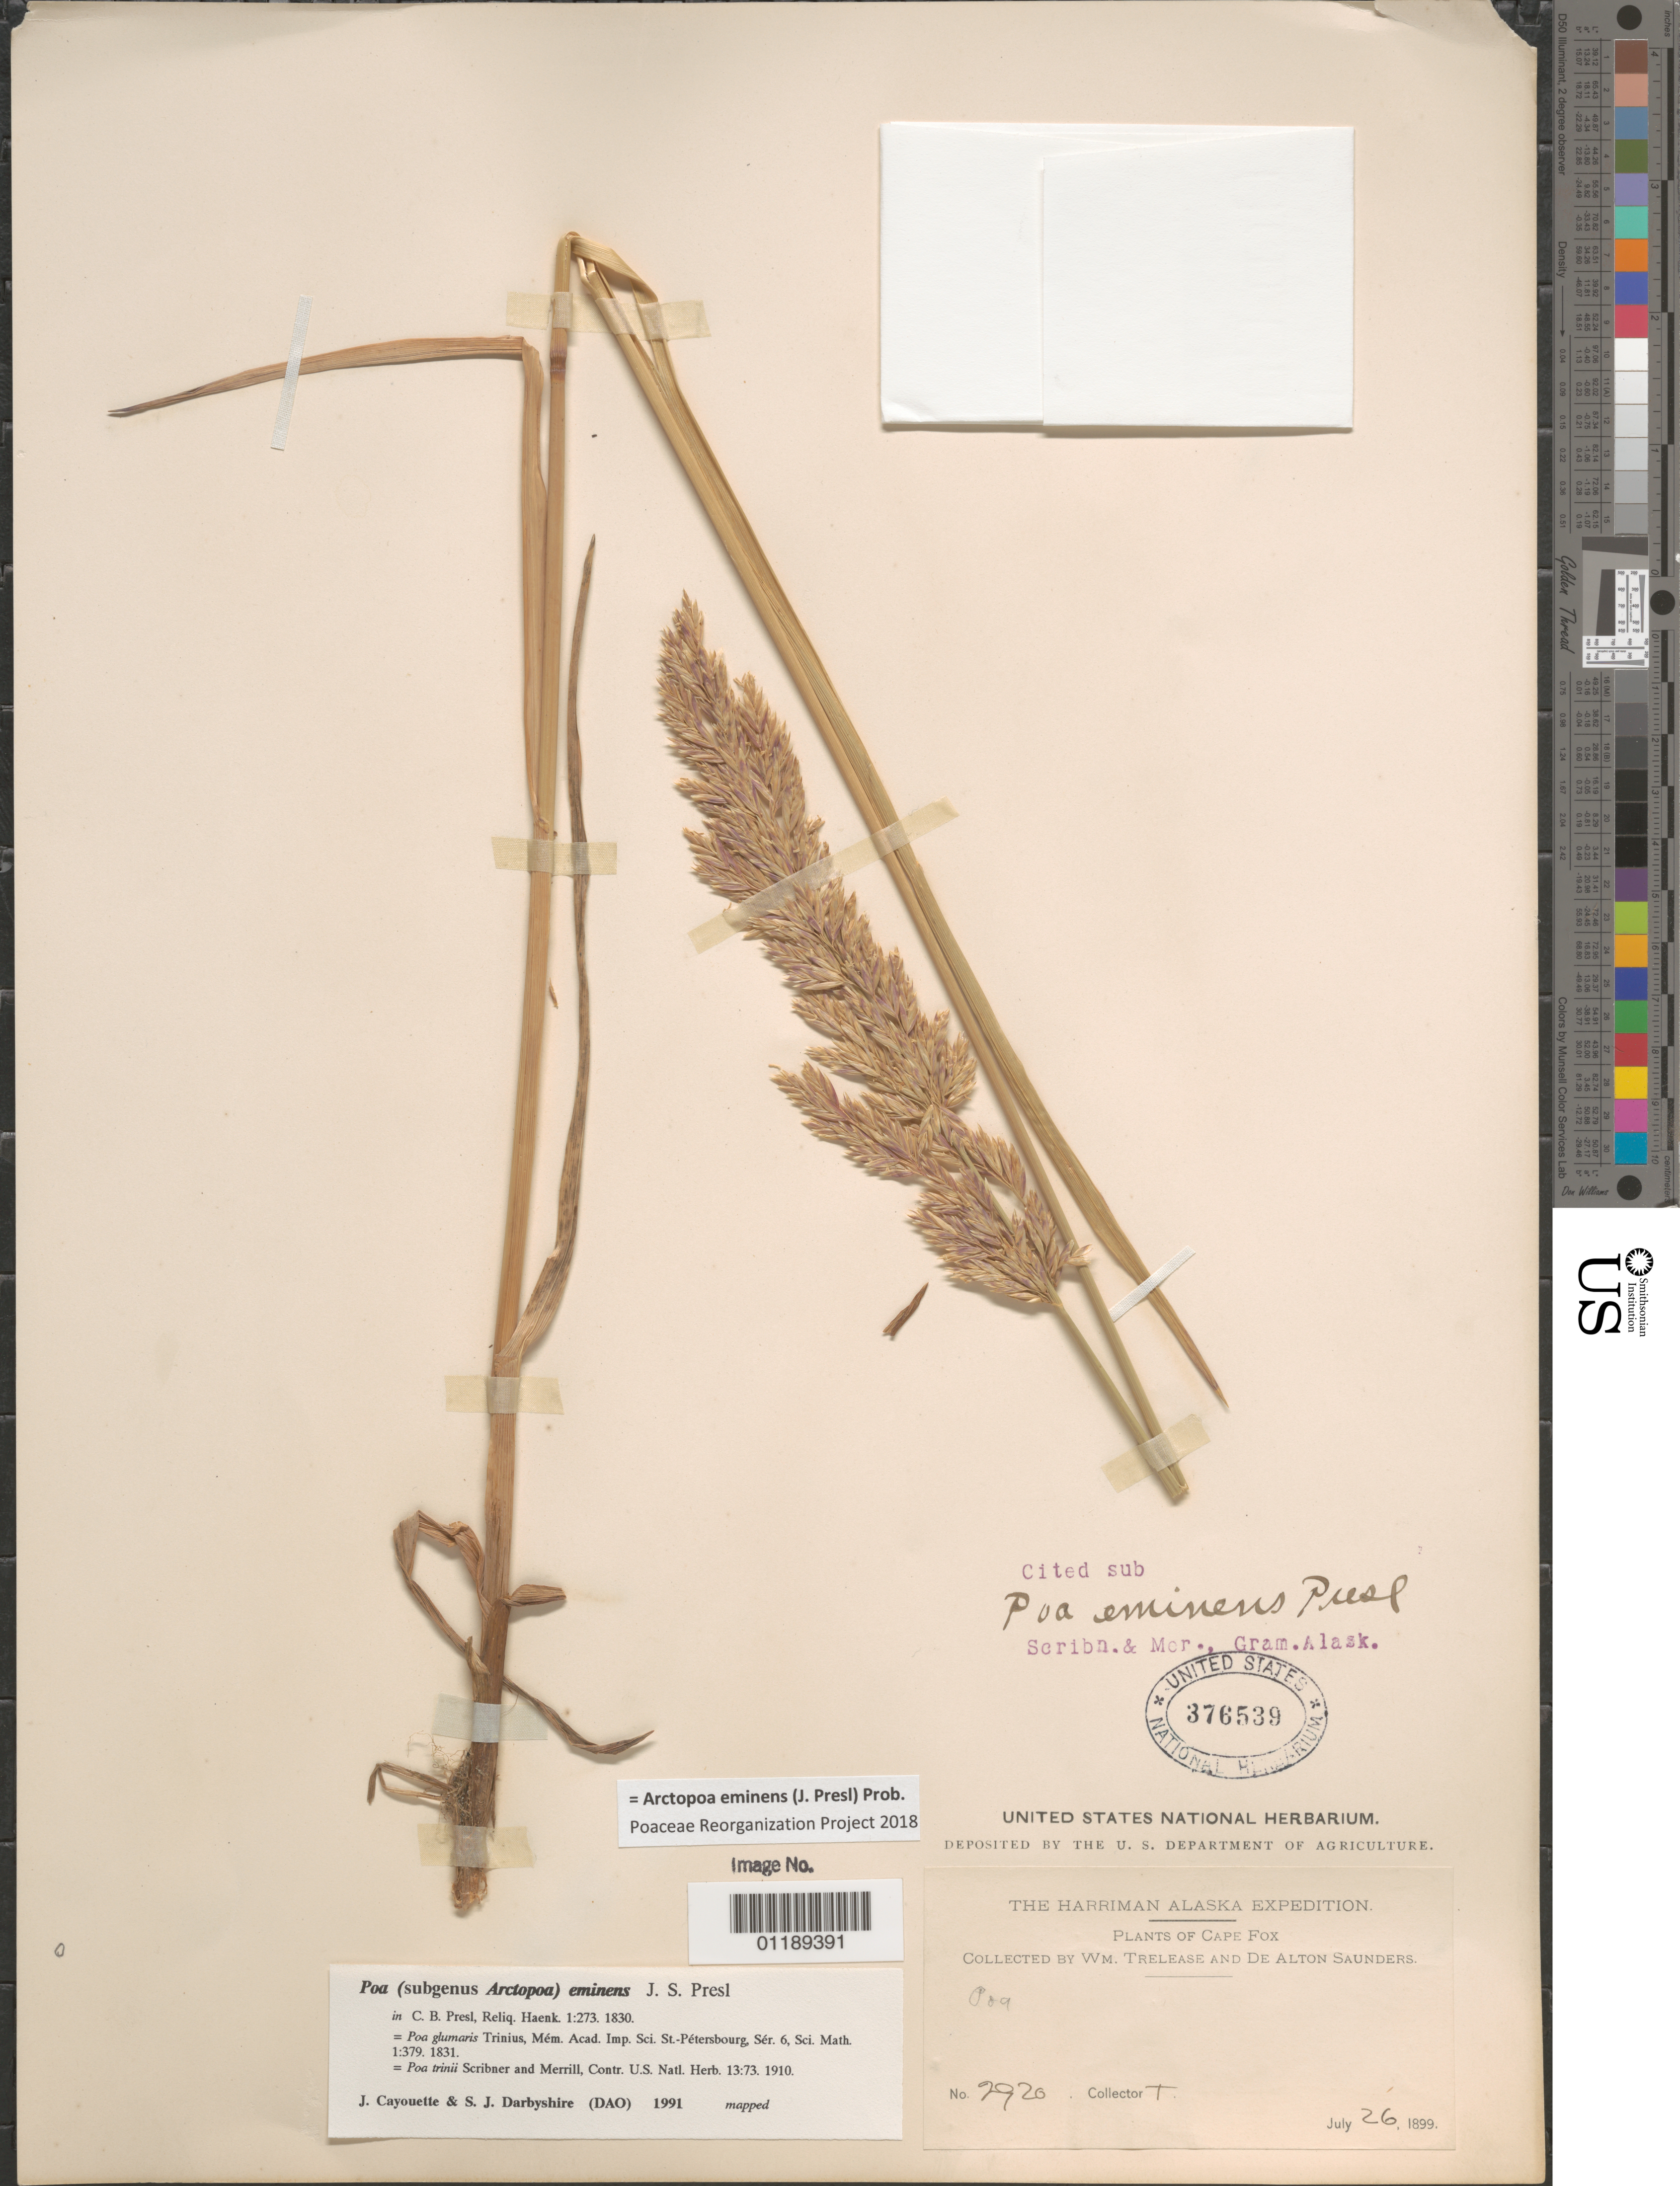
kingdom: Plantae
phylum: Tracheophyta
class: Liliopsida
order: Poales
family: Poaceae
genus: Arctopoa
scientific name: Arctopoa eminens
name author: (J. Presl) Prob.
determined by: Poaceae Reorganization Project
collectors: W. Trelease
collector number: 2920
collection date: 1899-07-26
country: United States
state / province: Alaska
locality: Cape Fox.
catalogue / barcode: US 376539